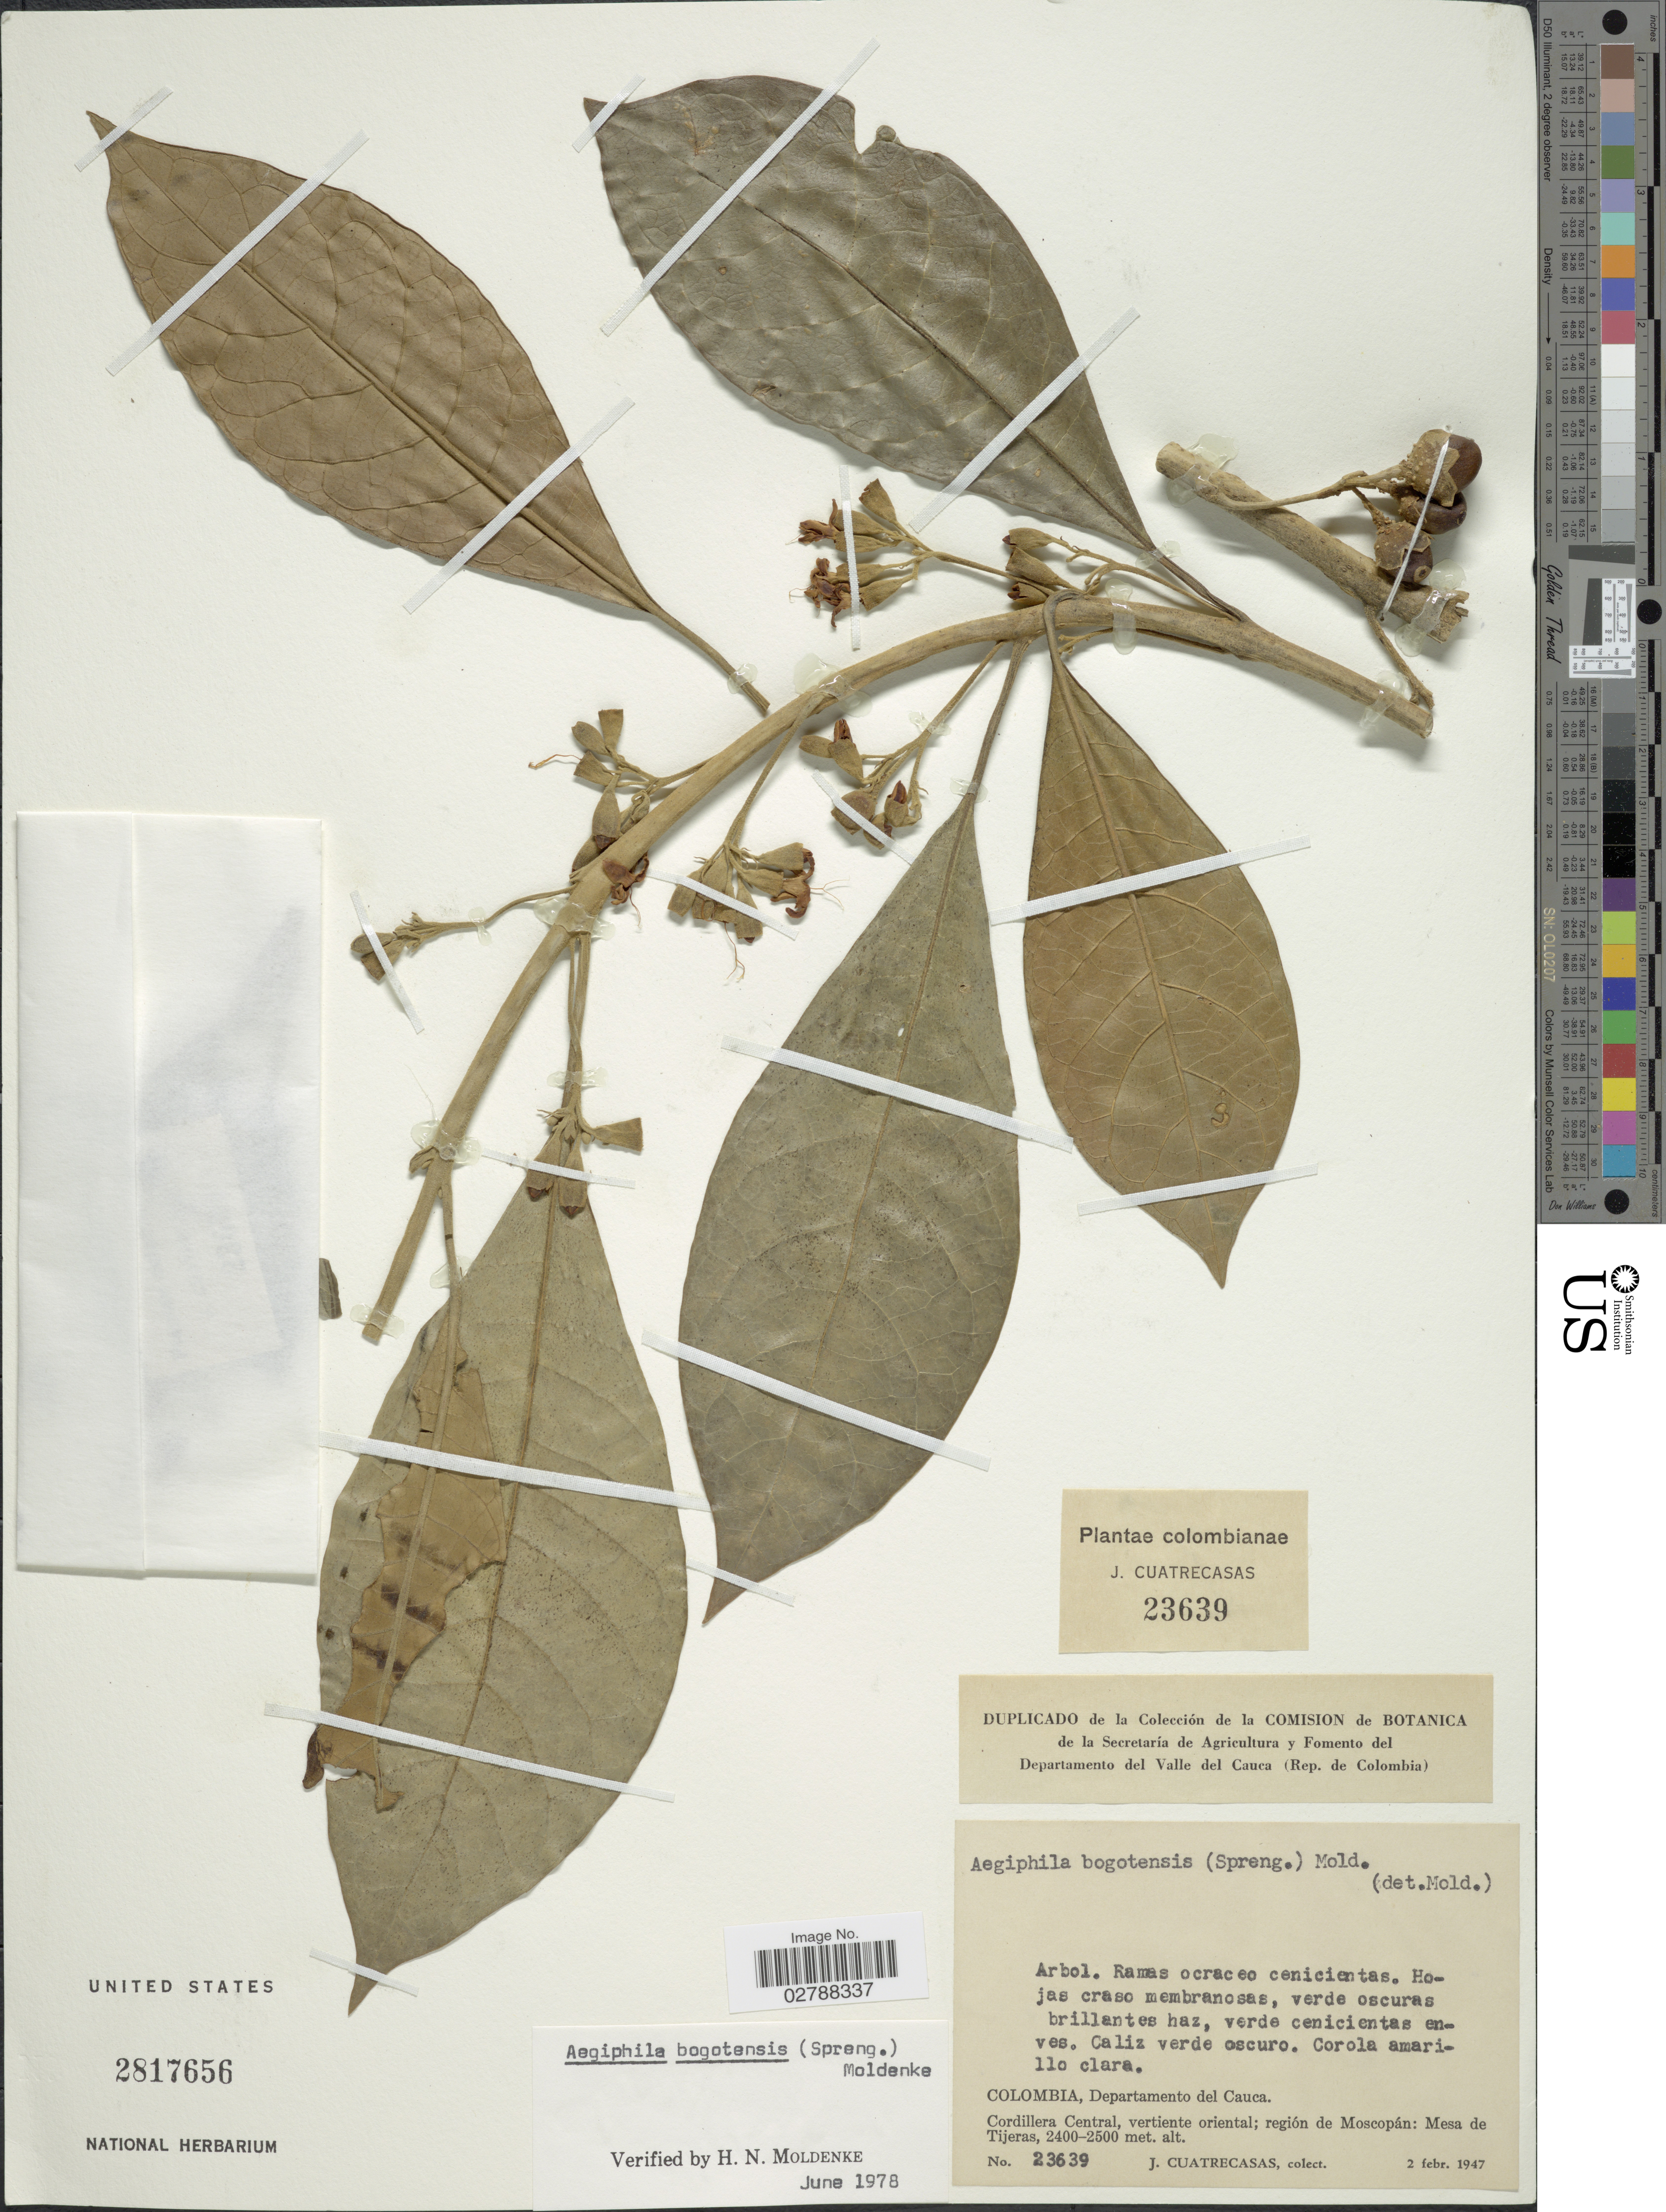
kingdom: Plantae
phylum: Tracheophyta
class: Magnoliopsida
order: Lamiales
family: Lamiaceae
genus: Aegiphila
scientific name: Aegiphila bogotensis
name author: (Spreng.) Moldenke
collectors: J. Cuatrecasas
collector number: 23639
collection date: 1947-02-02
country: Colombia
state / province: Cauca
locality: Departamento del Cauca, Cordillera Central, vertiente oriental; región de Moscopán: Mesa de Tijeras.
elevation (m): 2400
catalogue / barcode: US 2817656